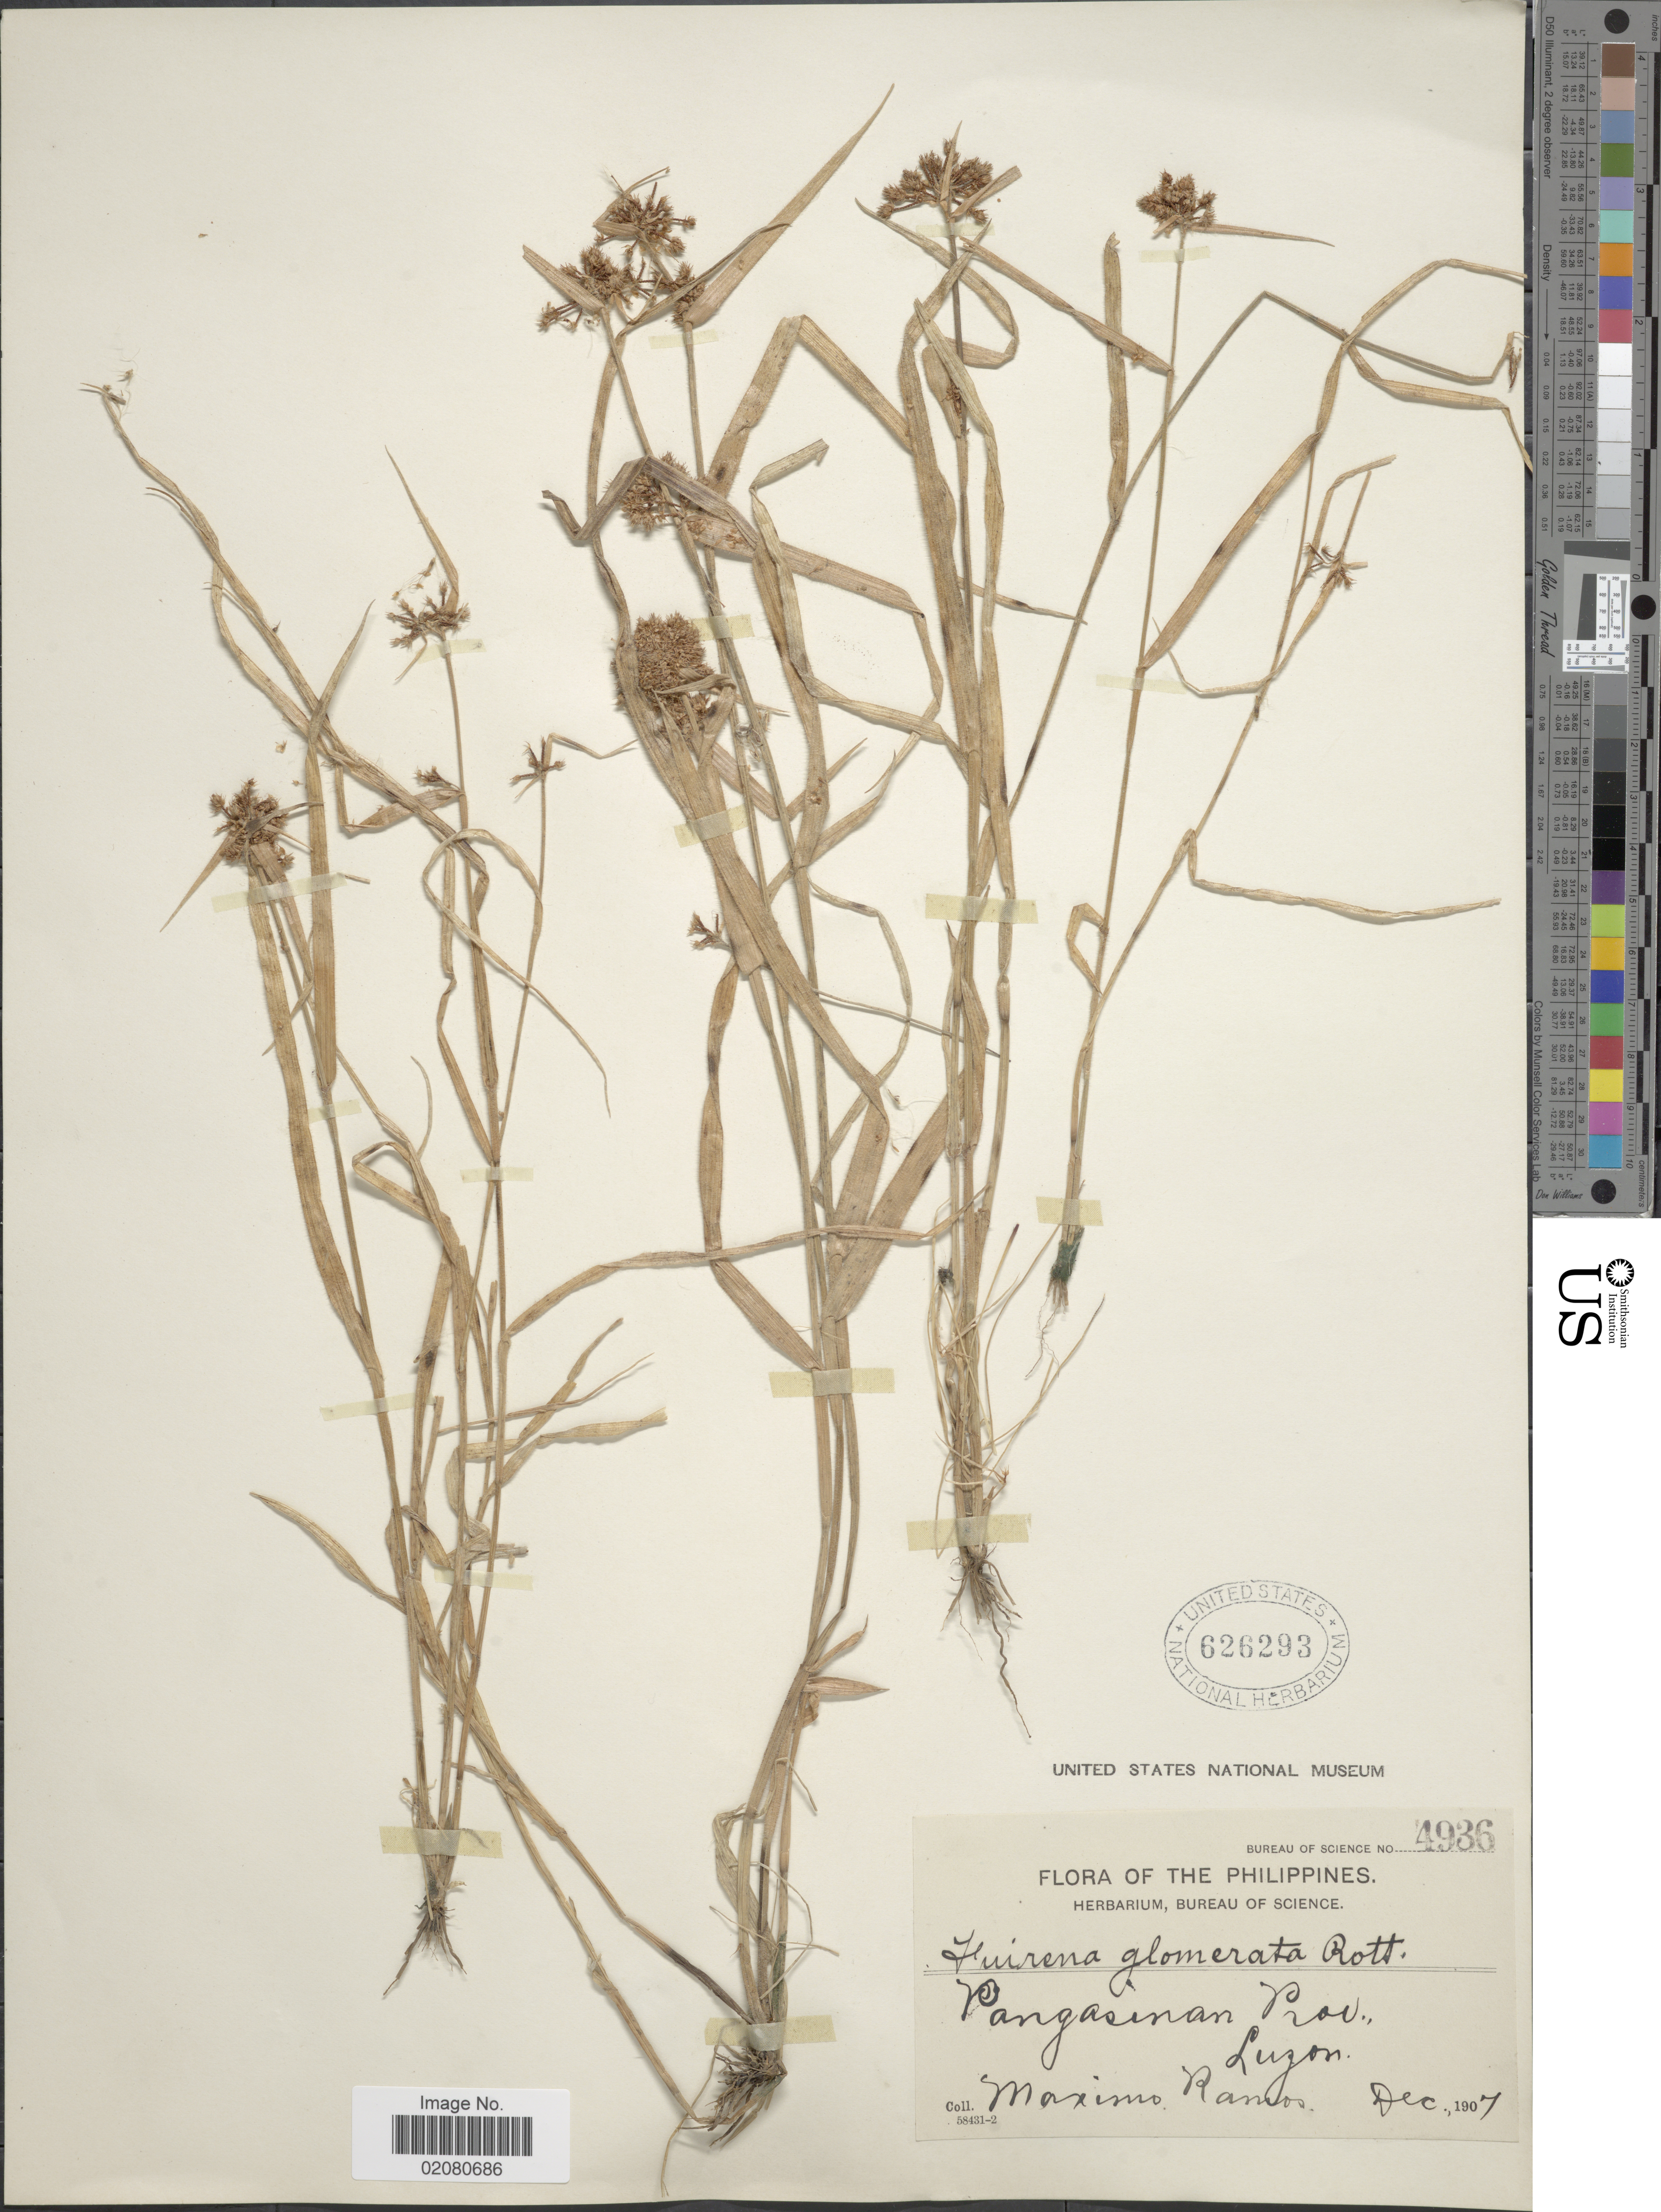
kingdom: Plantae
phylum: Tracheophyta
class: Liliopsida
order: Poales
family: Cyperaceae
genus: Fuirena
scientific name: Fuirena ciliaris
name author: (L.) Roxb.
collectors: M. Ramos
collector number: Bureau of Science 4936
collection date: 1907-12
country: Philippines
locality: Pangasinan Prov. Luzon.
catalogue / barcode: US 626293